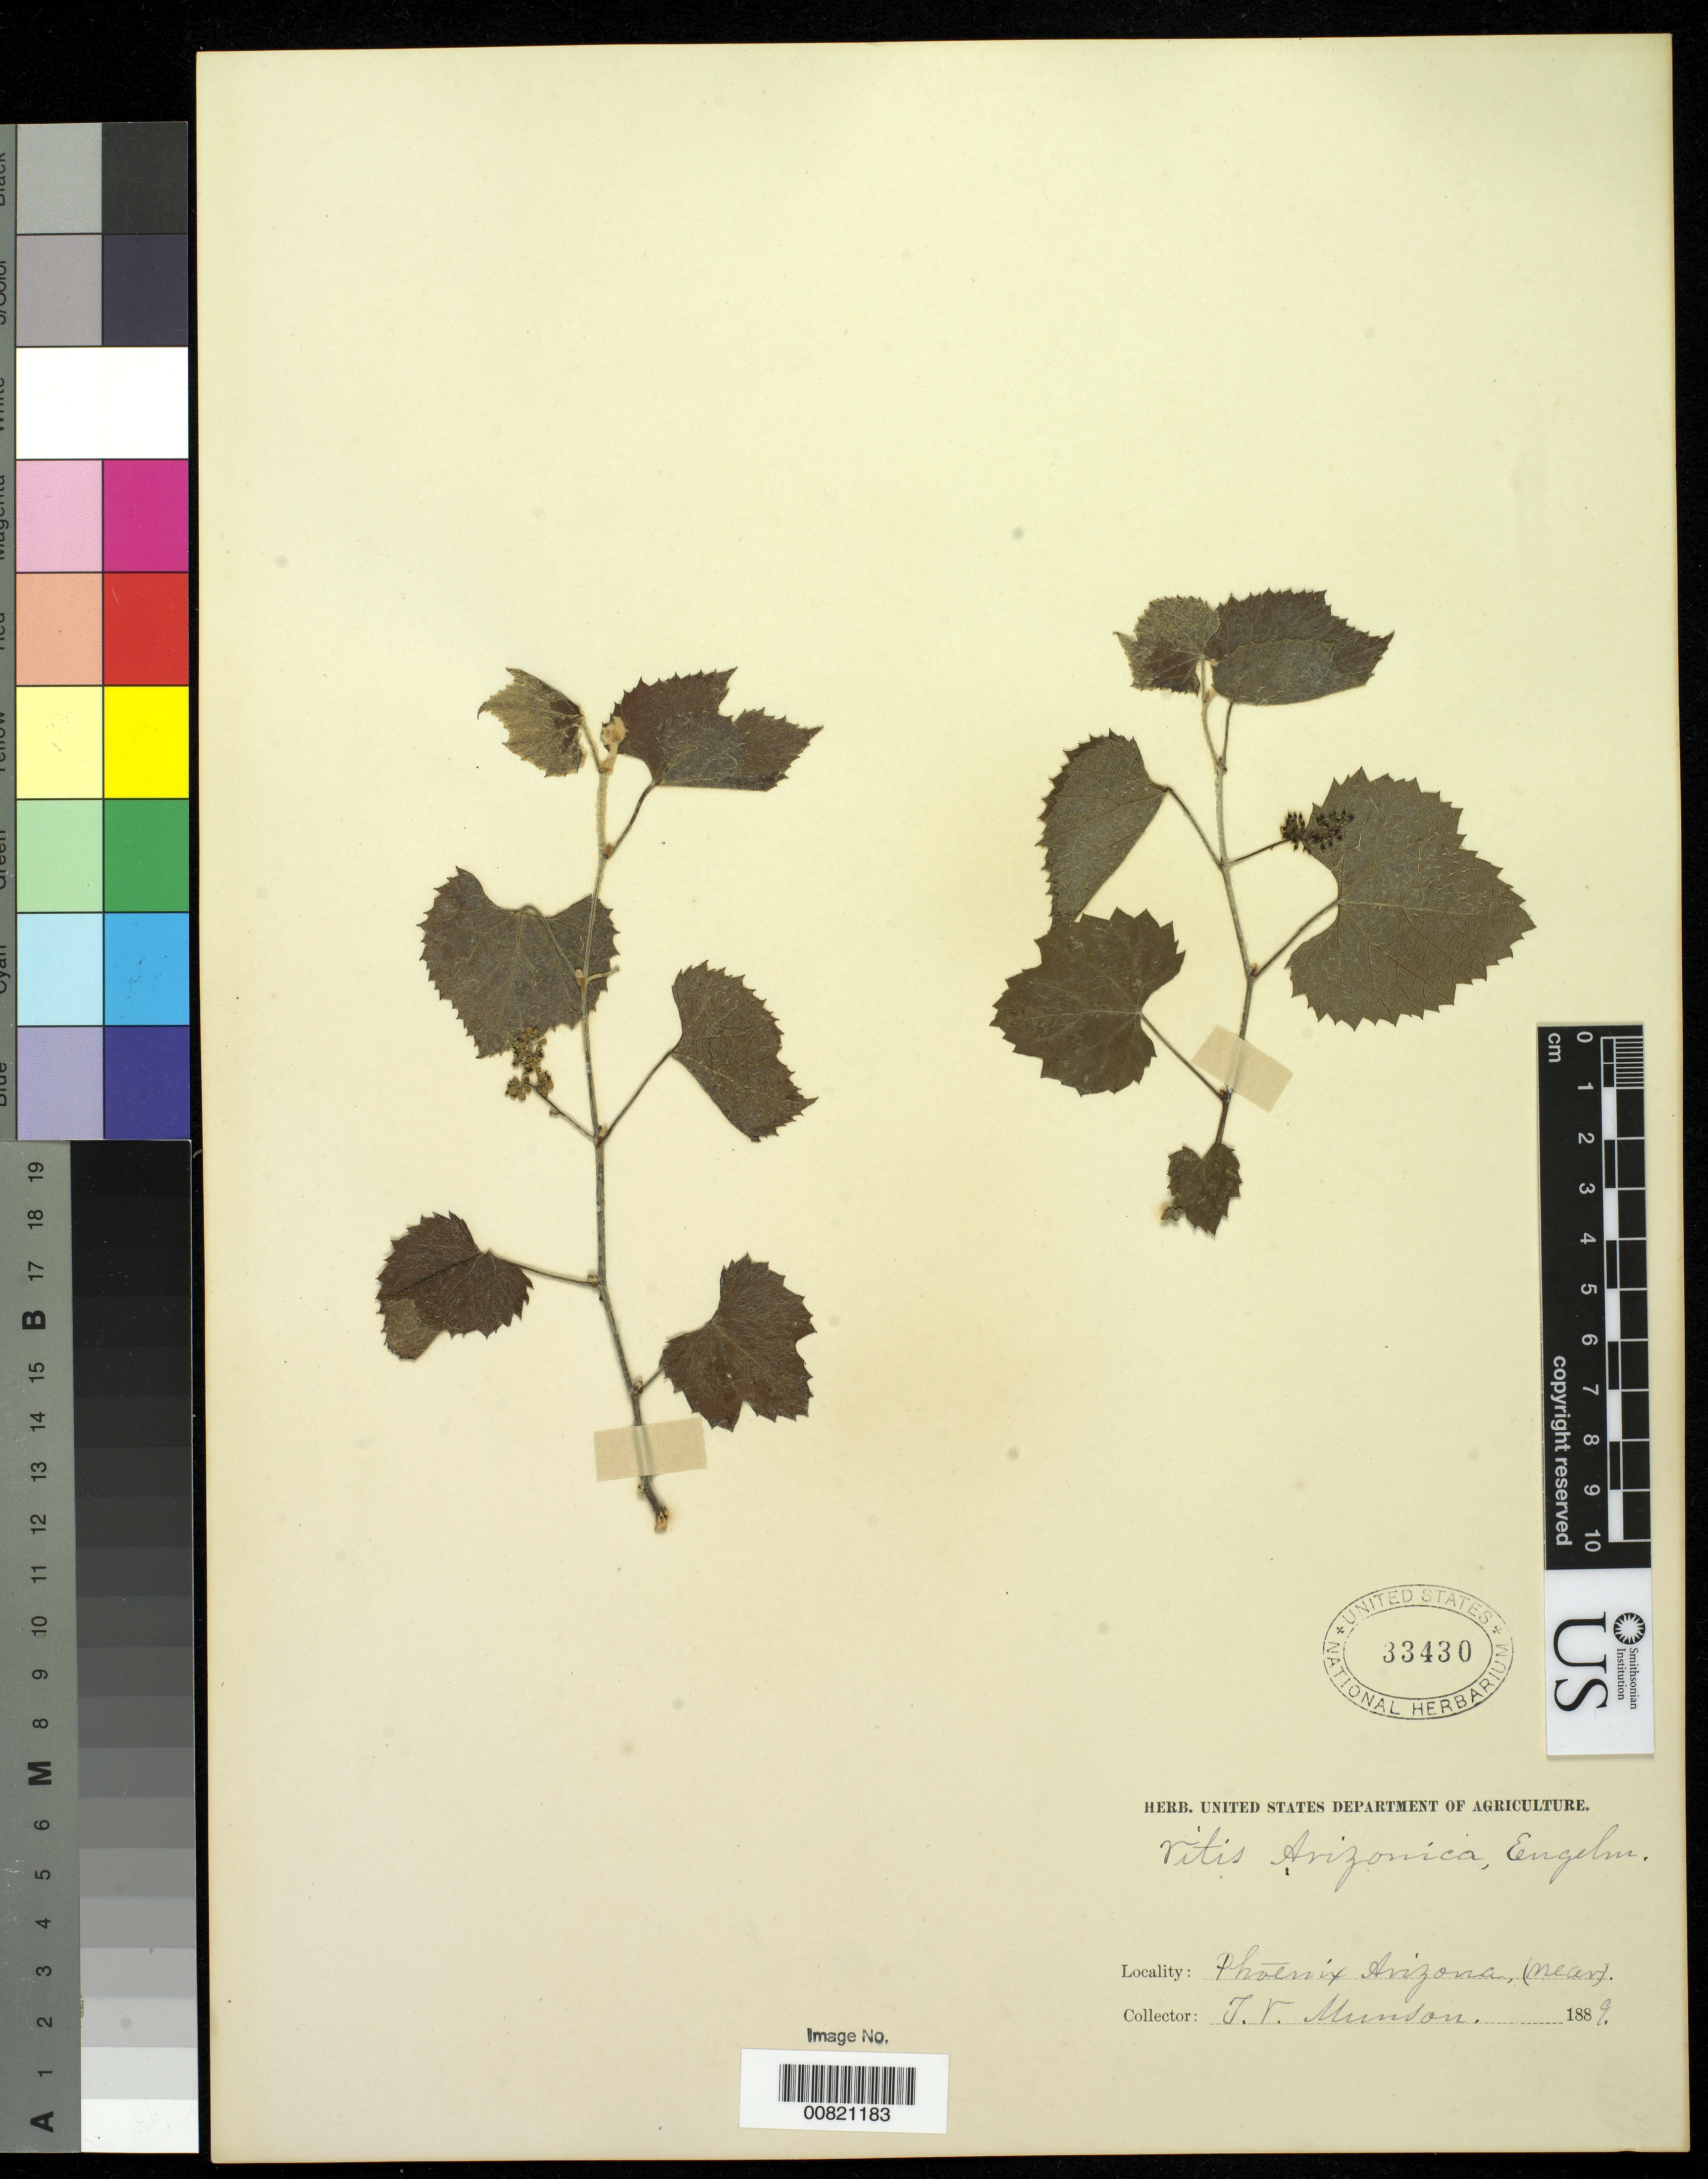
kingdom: Plantae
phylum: Tracheophyta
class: Magnoliopsida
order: Vitales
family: Vitaceae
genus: Vitis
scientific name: Vitis arizonica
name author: Engelm.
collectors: T. V. Munson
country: United States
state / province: New Mexico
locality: Near Pheonix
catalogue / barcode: US 33430